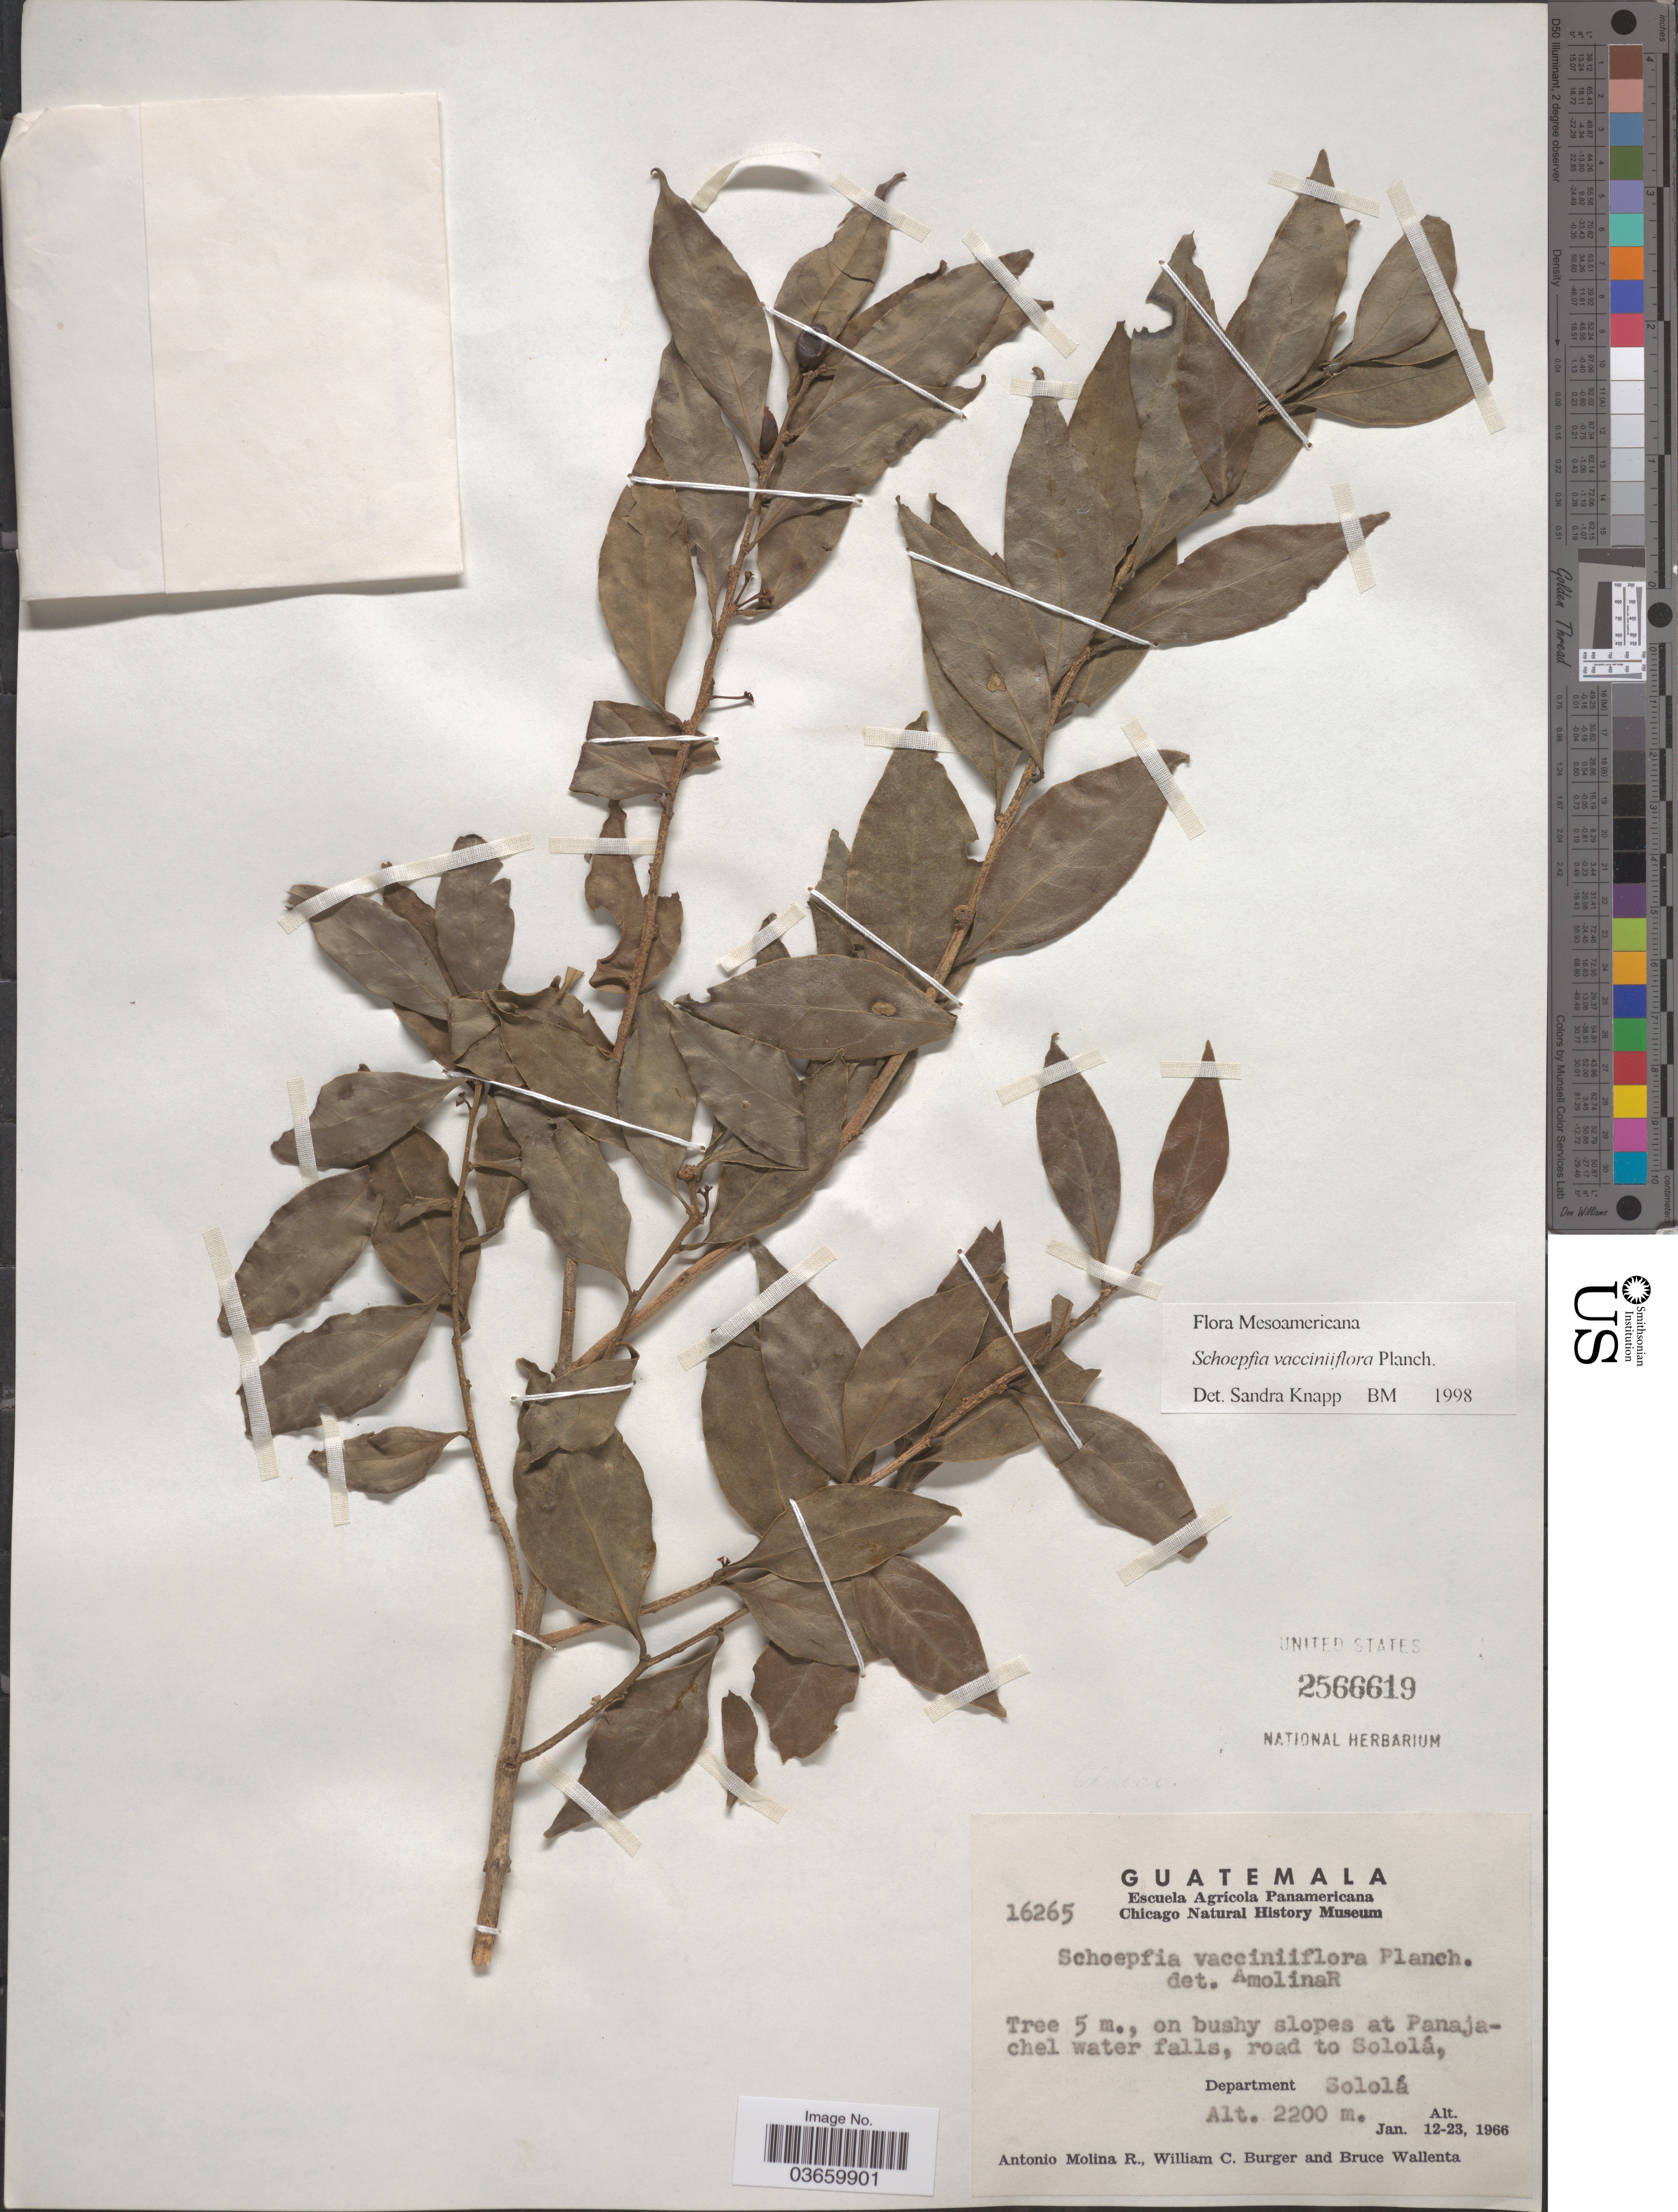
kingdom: Plantae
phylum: Tracheophyta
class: Magnoliopsida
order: Santalales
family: Schoepfiaceae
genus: Schoepfia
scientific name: Schoepfia vacciniiflora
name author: Planch. ex Hemsl.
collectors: A. Molina R., W. Burger & B. Wallenta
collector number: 16265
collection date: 1966-01-12/1966-01-23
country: Guatemala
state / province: Sololá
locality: On bushy slopes at Panajachel water falls, road to Sololá, Department Sololá.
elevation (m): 2200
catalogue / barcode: US 2566619